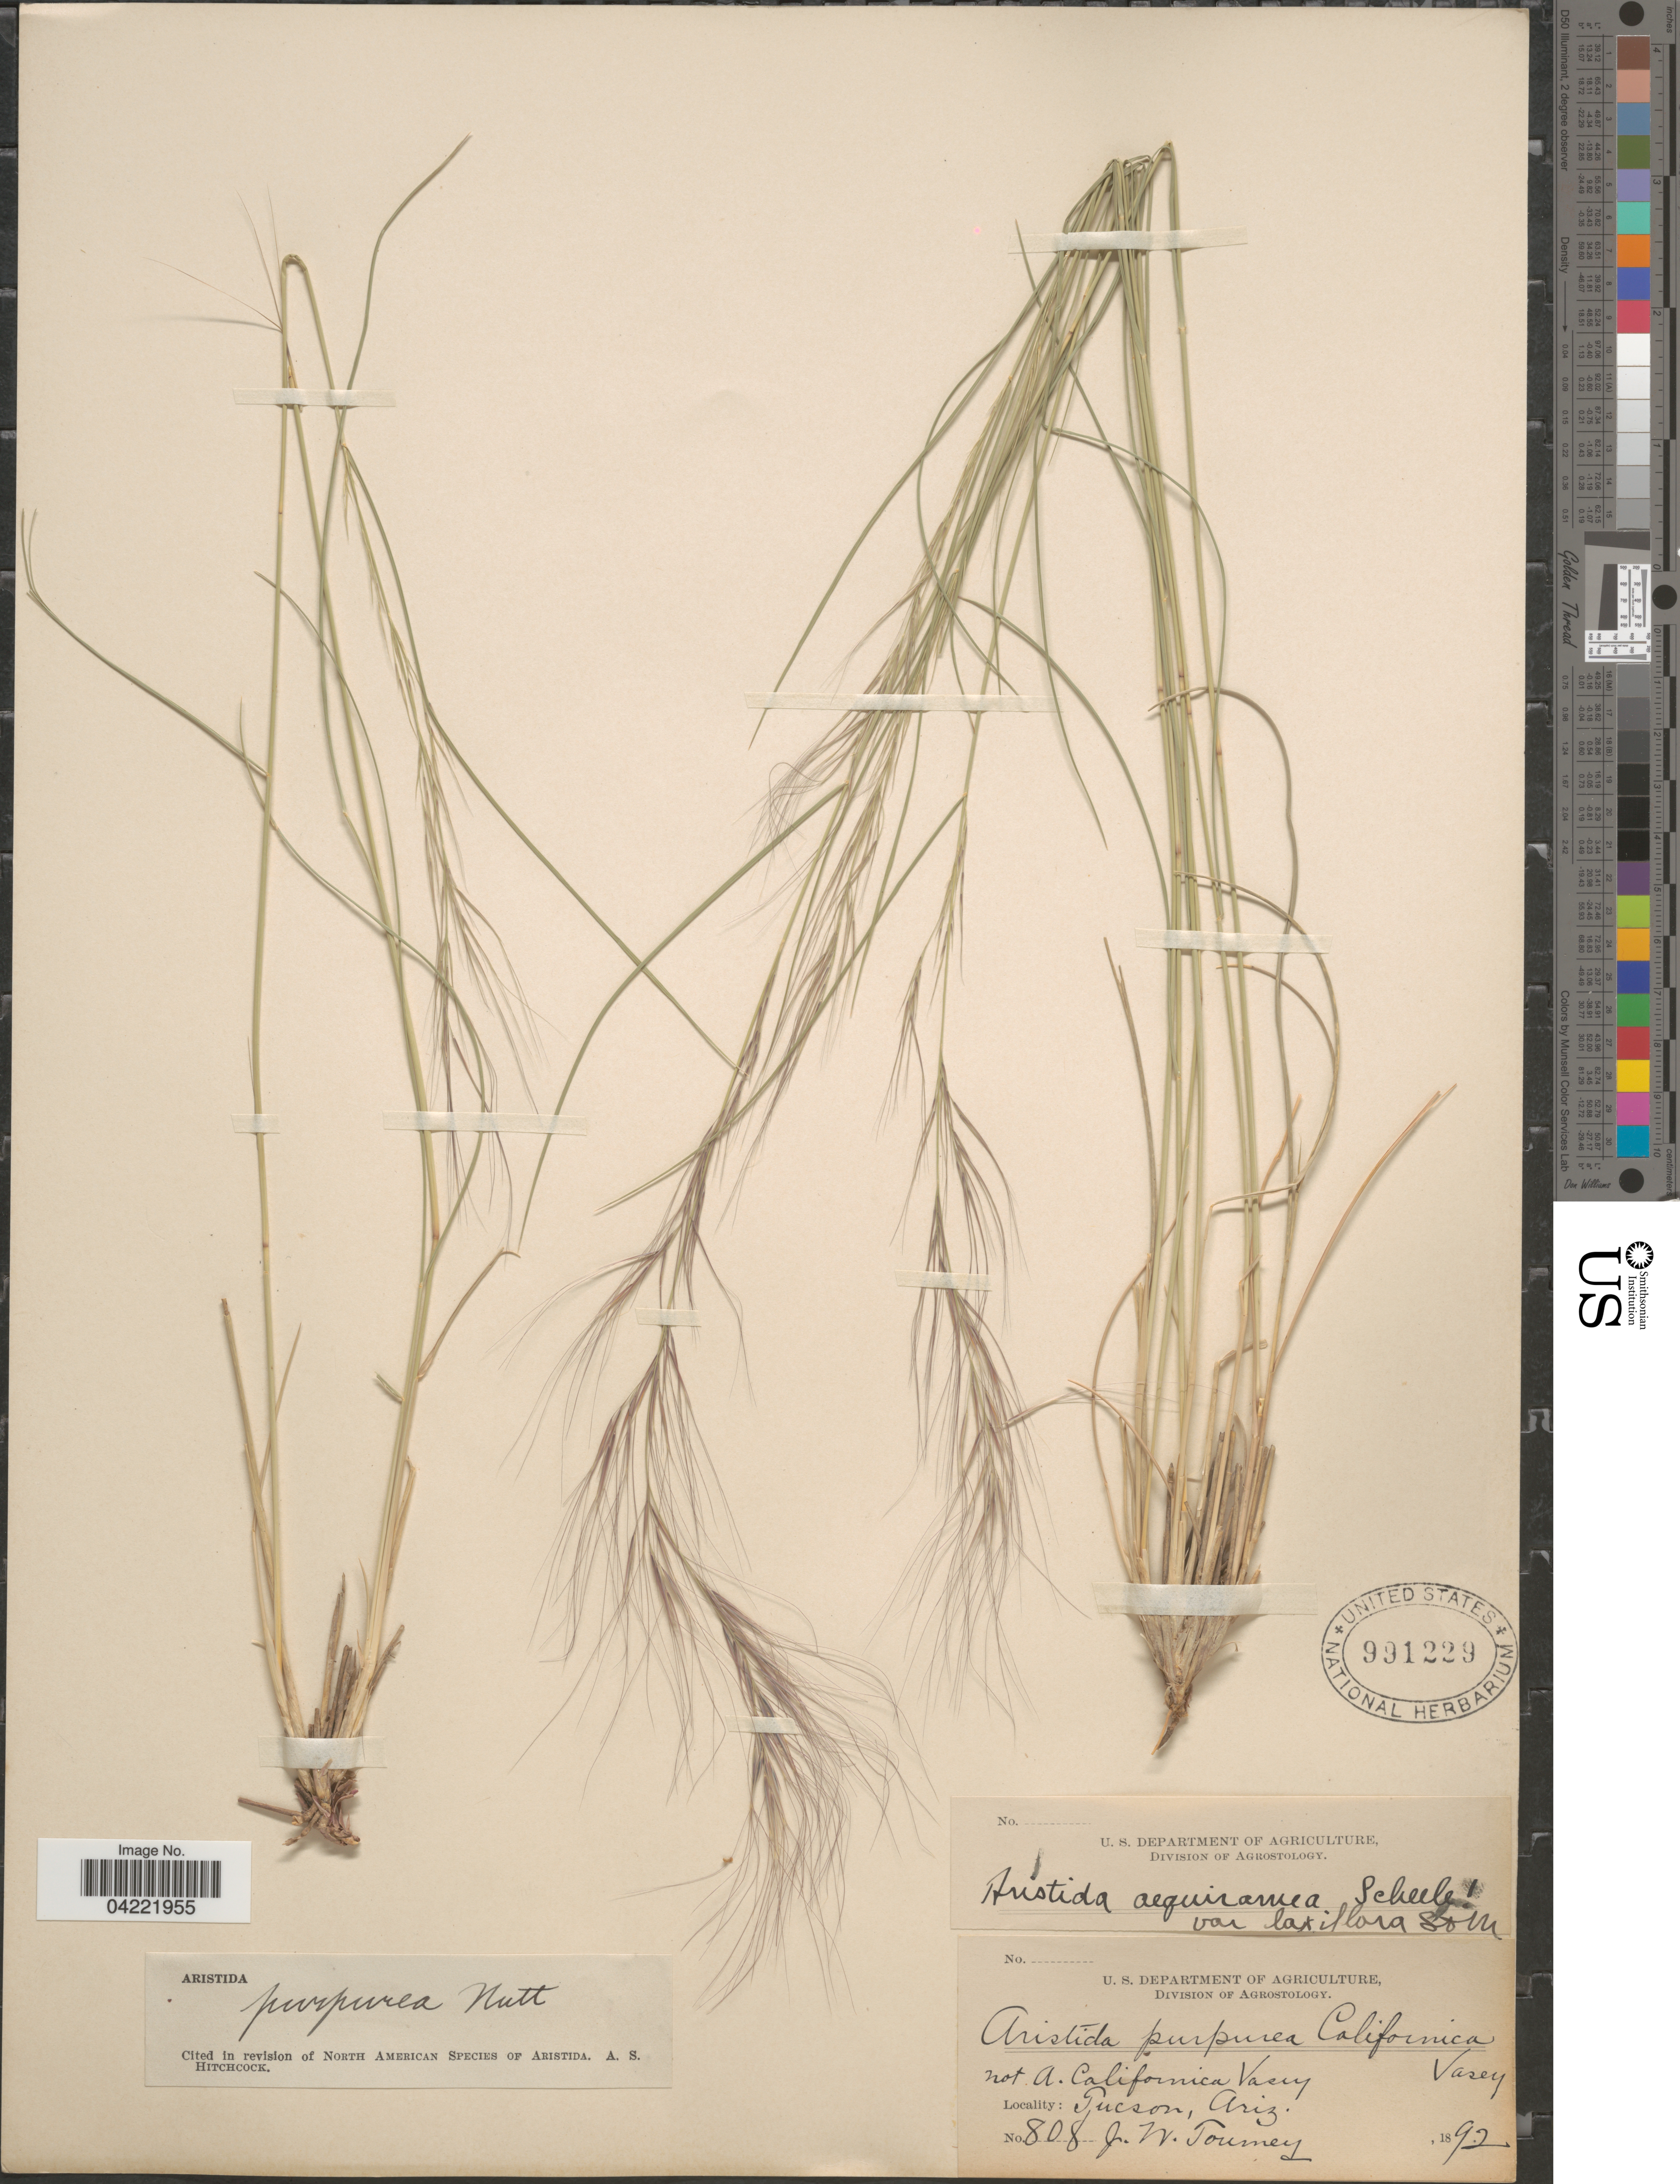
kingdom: Plantae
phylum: Tracheophyta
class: Liliopsida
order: Poales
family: Poaceae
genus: Aristida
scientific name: Aristida purpurea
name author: Nutt.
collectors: J. W. Toumey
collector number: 808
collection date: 1892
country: United States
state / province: Arizona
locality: Tucson.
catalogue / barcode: US 991229